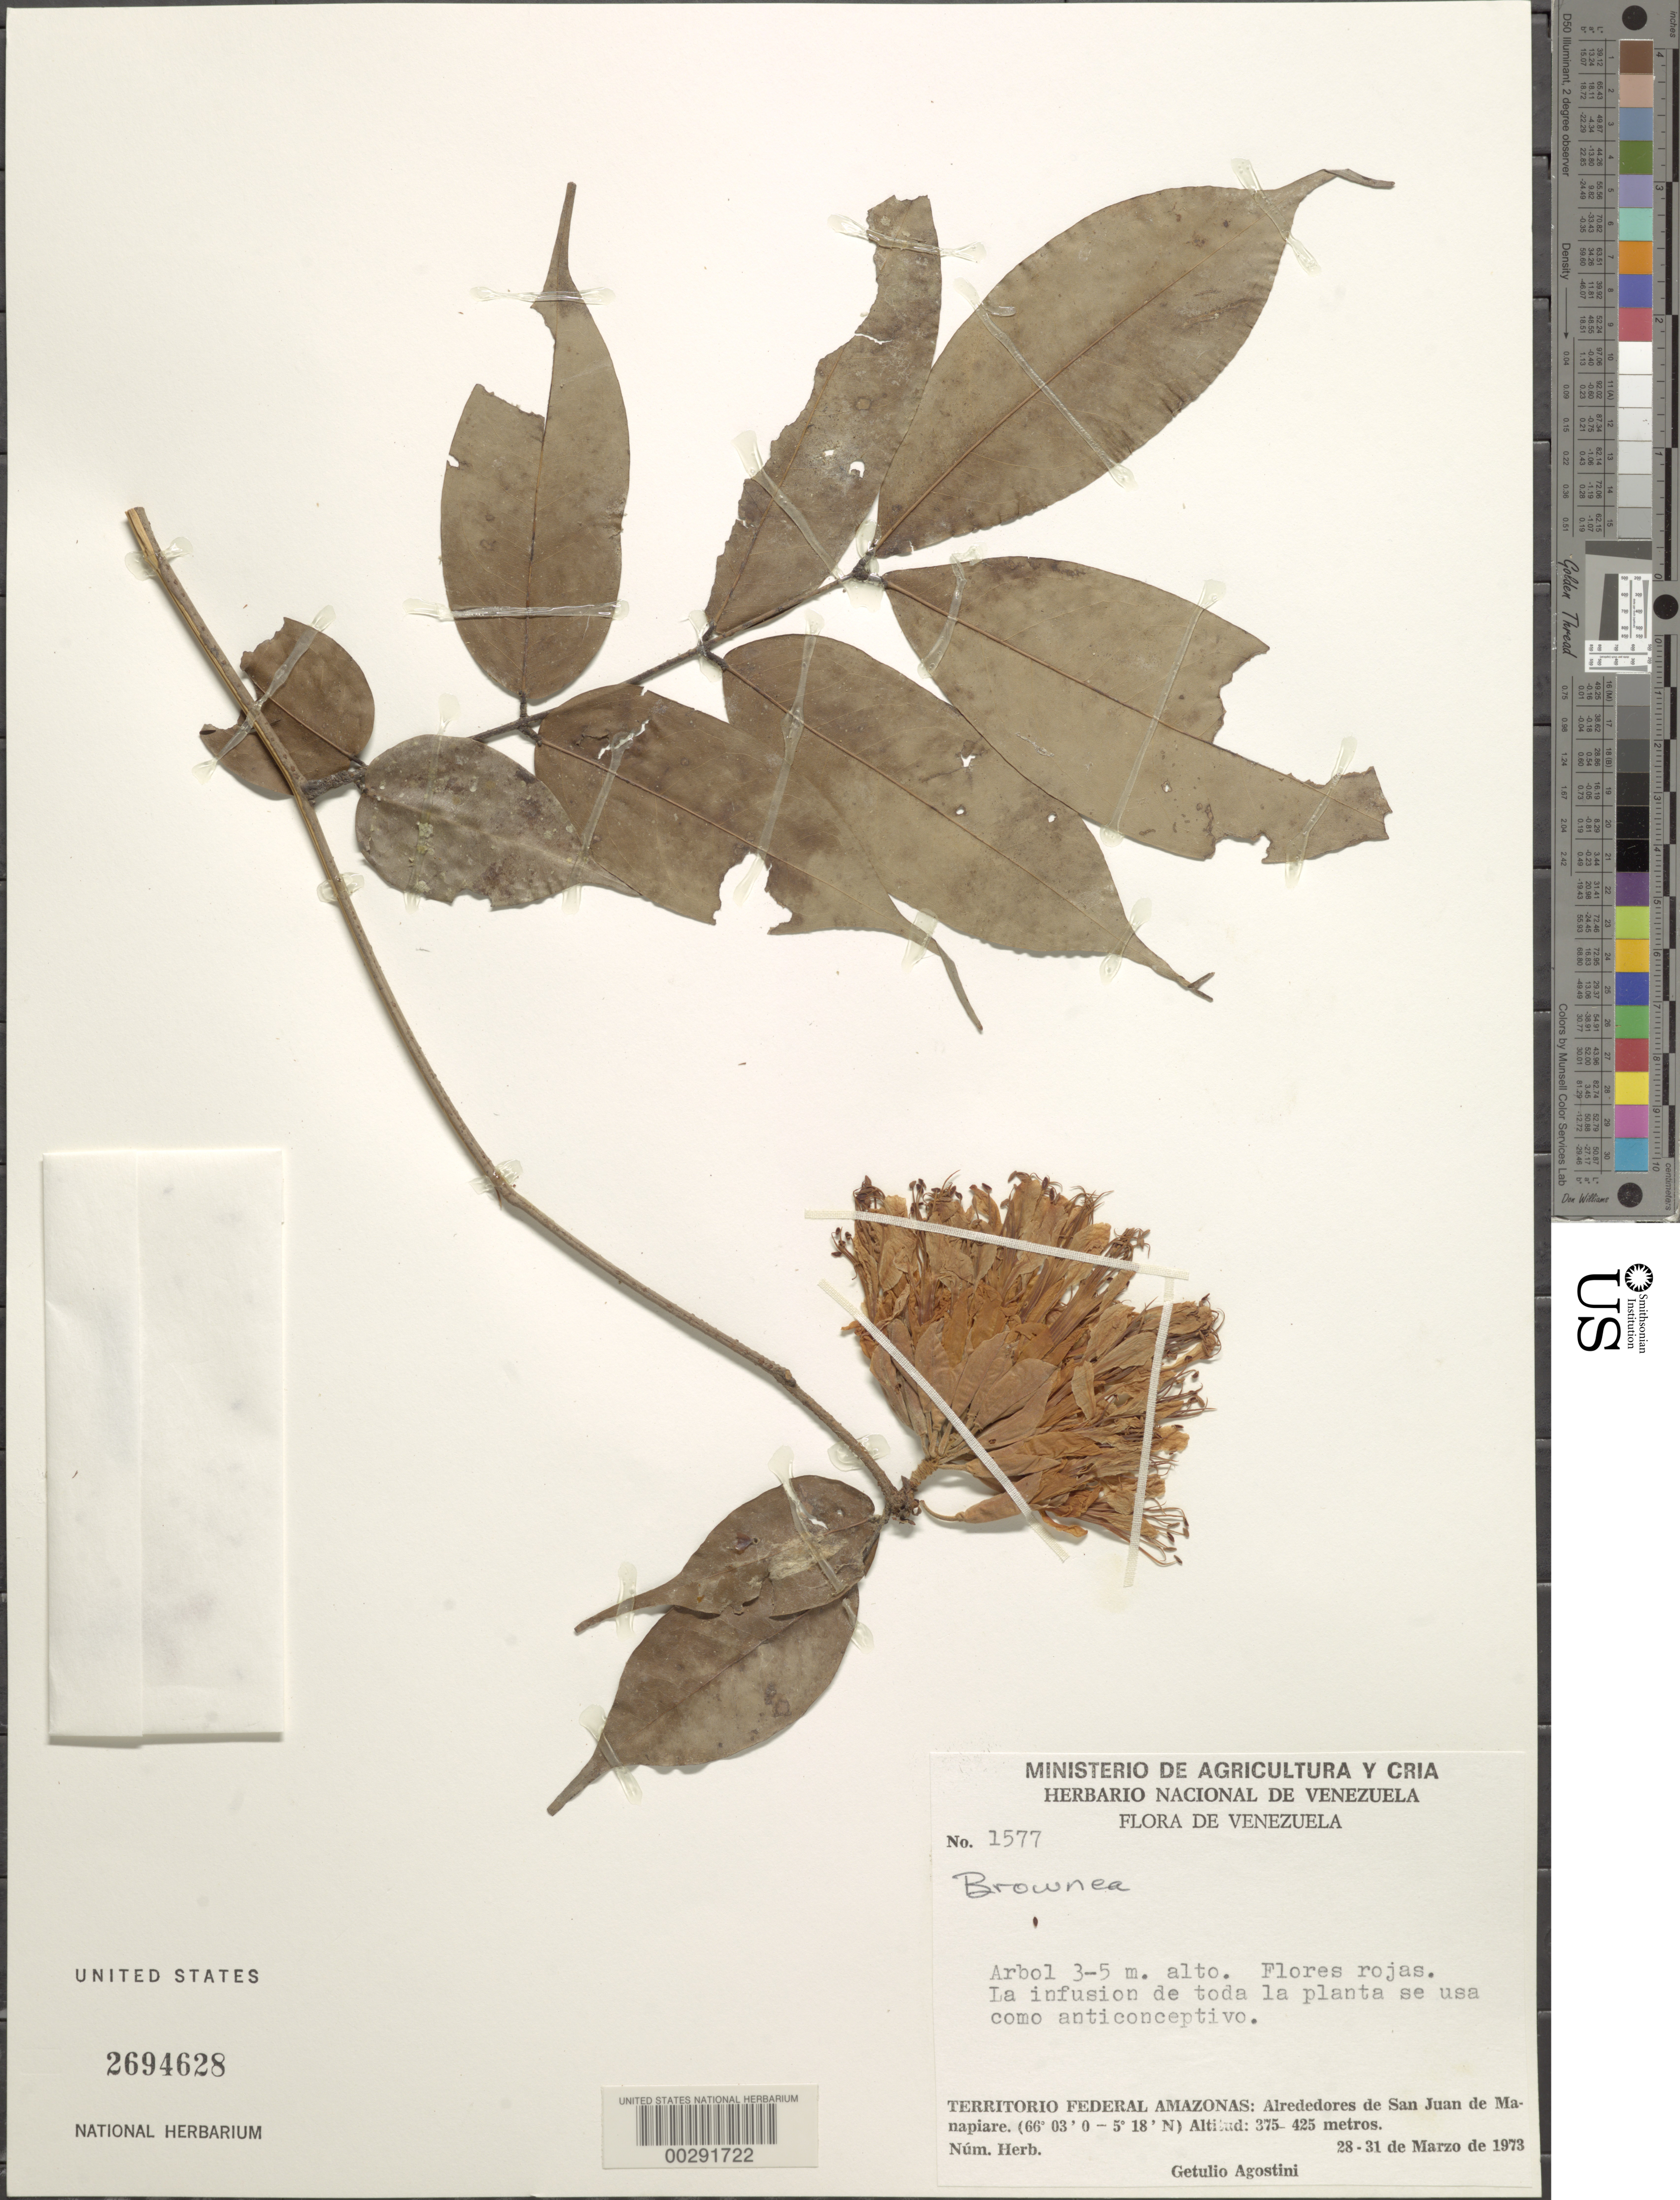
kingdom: Plantae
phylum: Tracheophyta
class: Magnoliopsida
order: Fabales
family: Fabaceae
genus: Brownea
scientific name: Brownea coccinea subsp. coccinea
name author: Jacq.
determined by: Santos-Silva, J.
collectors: G. Agostini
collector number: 1577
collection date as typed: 28 Mar 1973 to 31 Mar 1973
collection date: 1973-03-28/1973-03-31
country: Venezuela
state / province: Amazonas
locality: Vicinity of san juan de manapiare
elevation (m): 375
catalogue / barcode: US 2694628